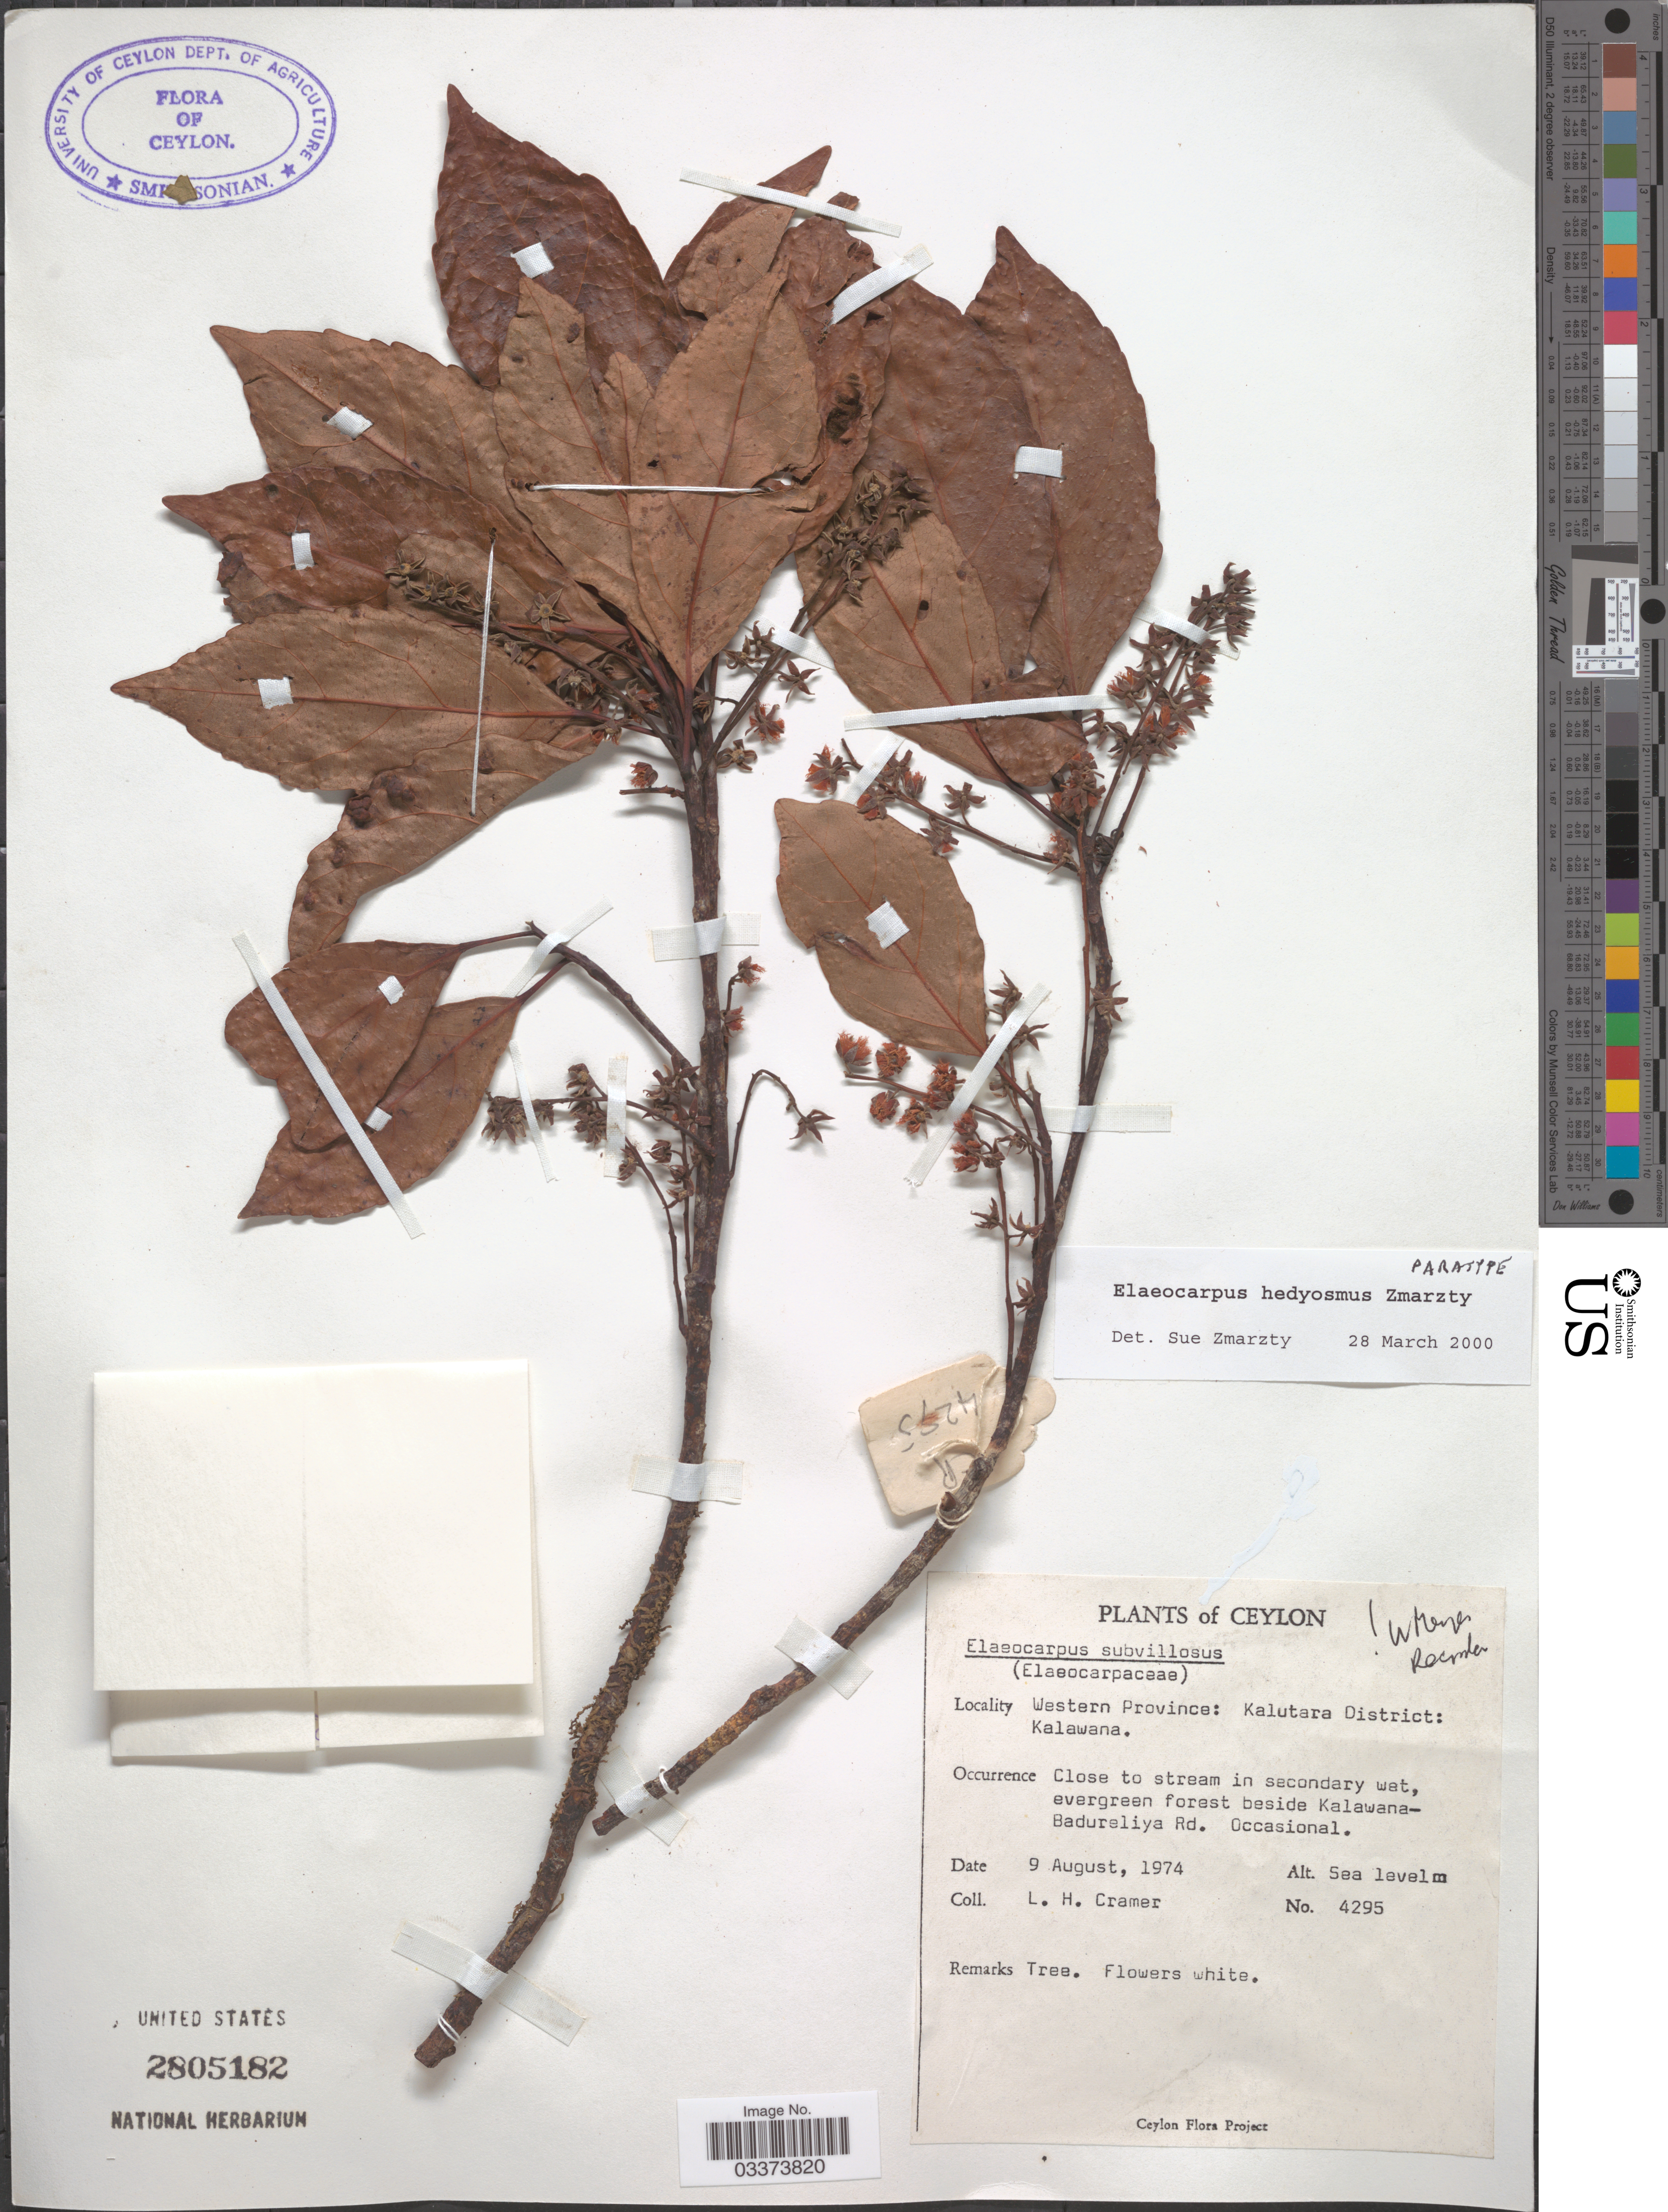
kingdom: Plantae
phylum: Tracheophyta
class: Magnoliopsida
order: Oxalidales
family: Elaeocarpaceae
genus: Elaeocarpus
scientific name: Elaeocarpus hedyosmus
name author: Zmarzty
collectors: L. H. Cramer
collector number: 4295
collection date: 1974-08-09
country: Sri Lanka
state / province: Western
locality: Ceylon, Western Province: Kalutara District: Kalawana, Close to stream in secondary wet, evergreen forest beside Kalawana-Badureliya Rd.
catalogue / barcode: US 2805182